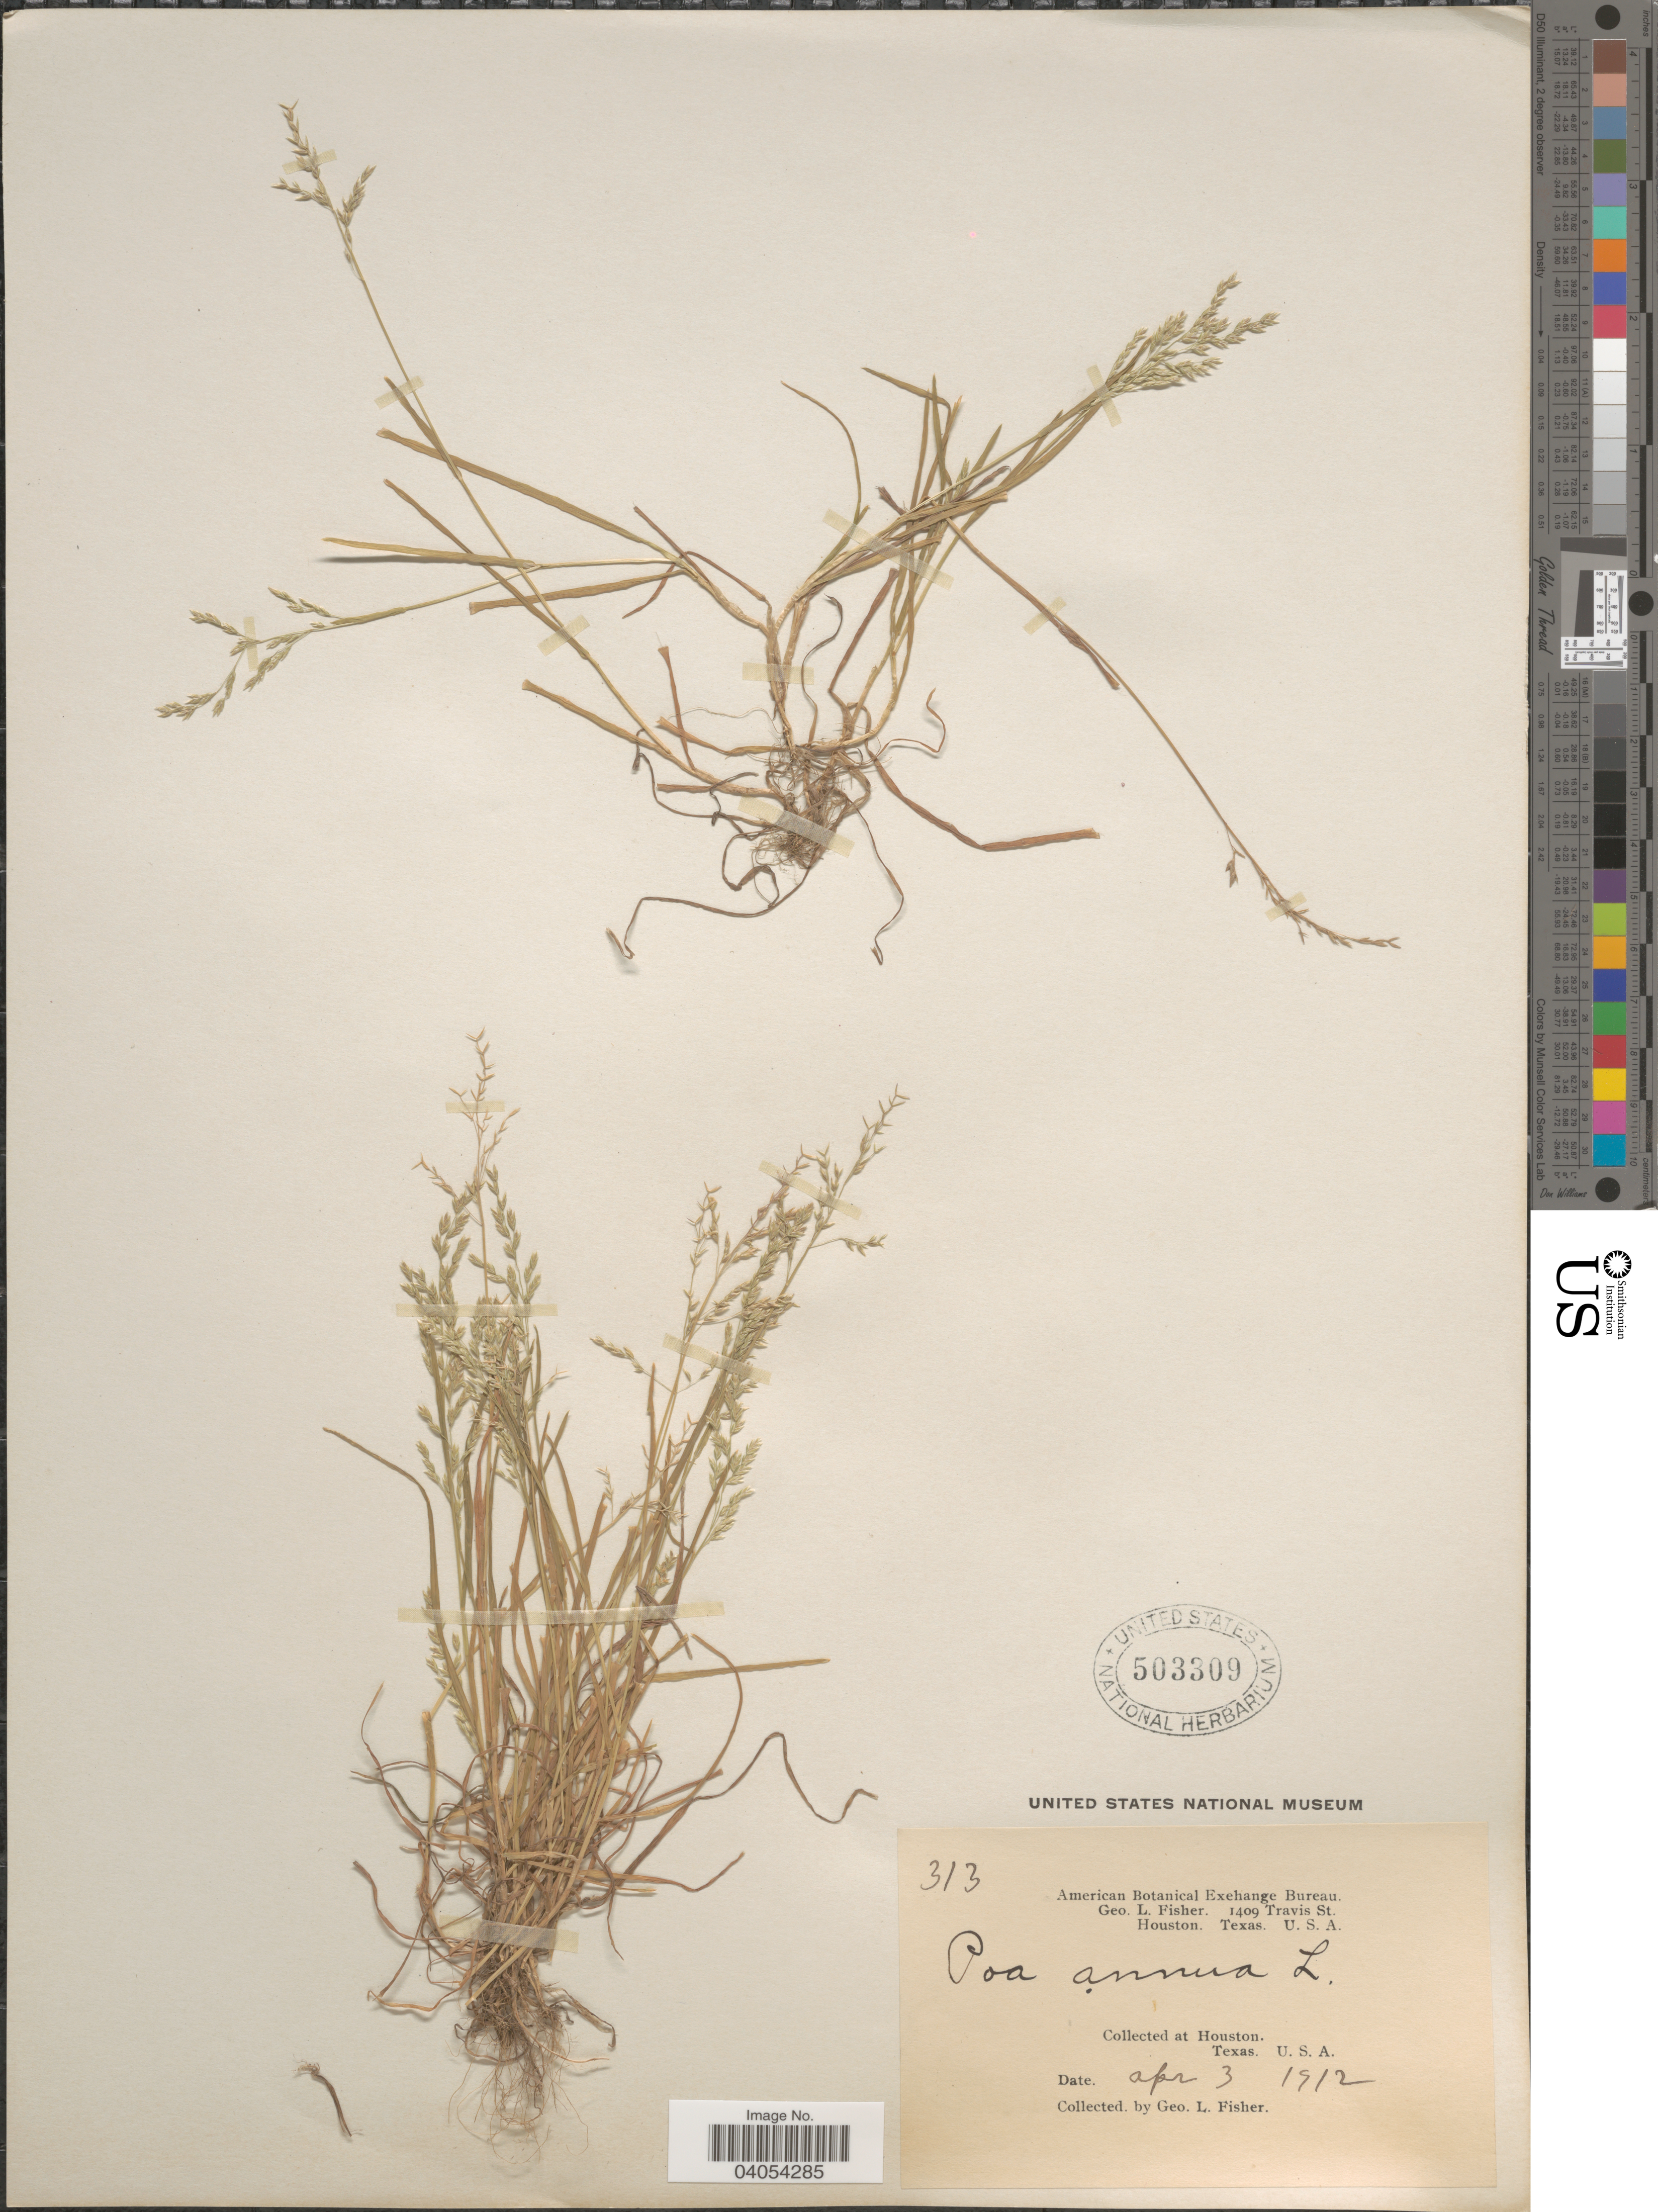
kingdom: Plantae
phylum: Tracheophyta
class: Liliopsida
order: Poales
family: Poaceae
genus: Poa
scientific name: Poa annua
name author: L.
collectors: G. L. Fisher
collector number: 313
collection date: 1912-04-03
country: United States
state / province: Texas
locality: At Houston.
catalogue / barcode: US 503309